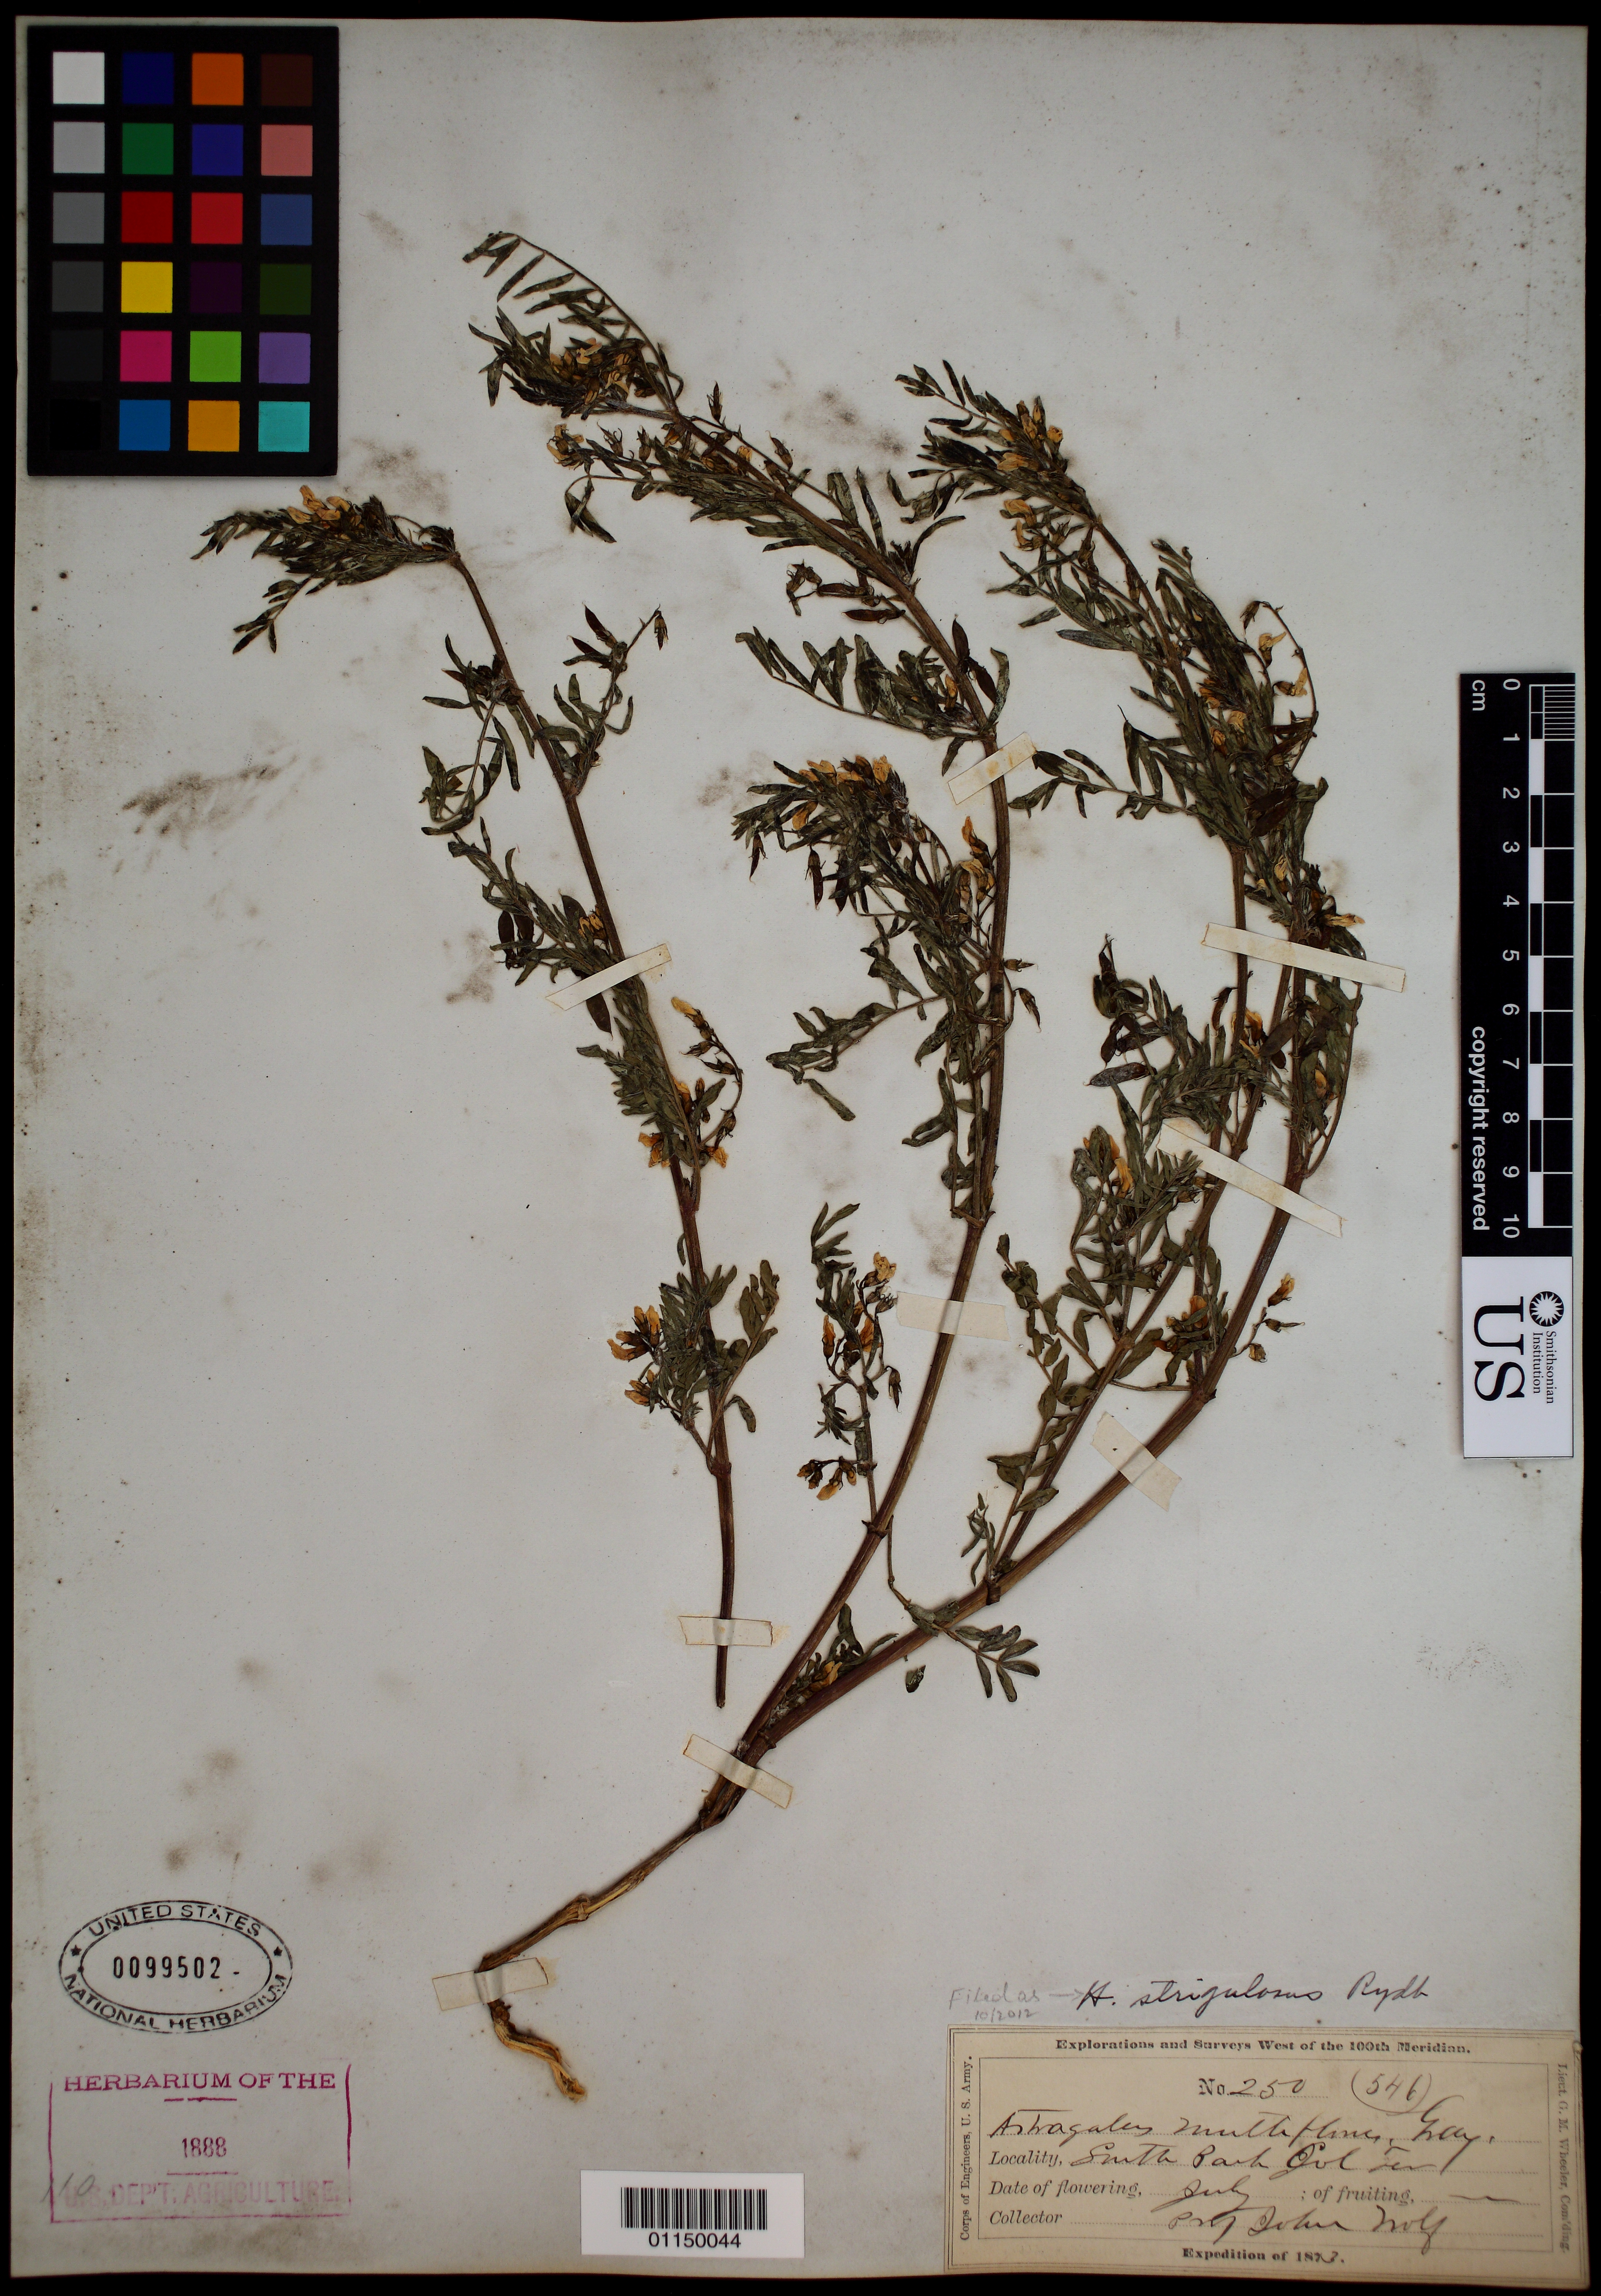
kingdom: Plantae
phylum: Tracheophyta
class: Magnoliopsida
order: Fabales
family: Fabaceae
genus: Astragalus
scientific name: Astragalus strigulosus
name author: Kunth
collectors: J. Wolf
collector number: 250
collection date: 1873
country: United States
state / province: Colorado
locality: South Park, Col Ter.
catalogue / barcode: US 99502